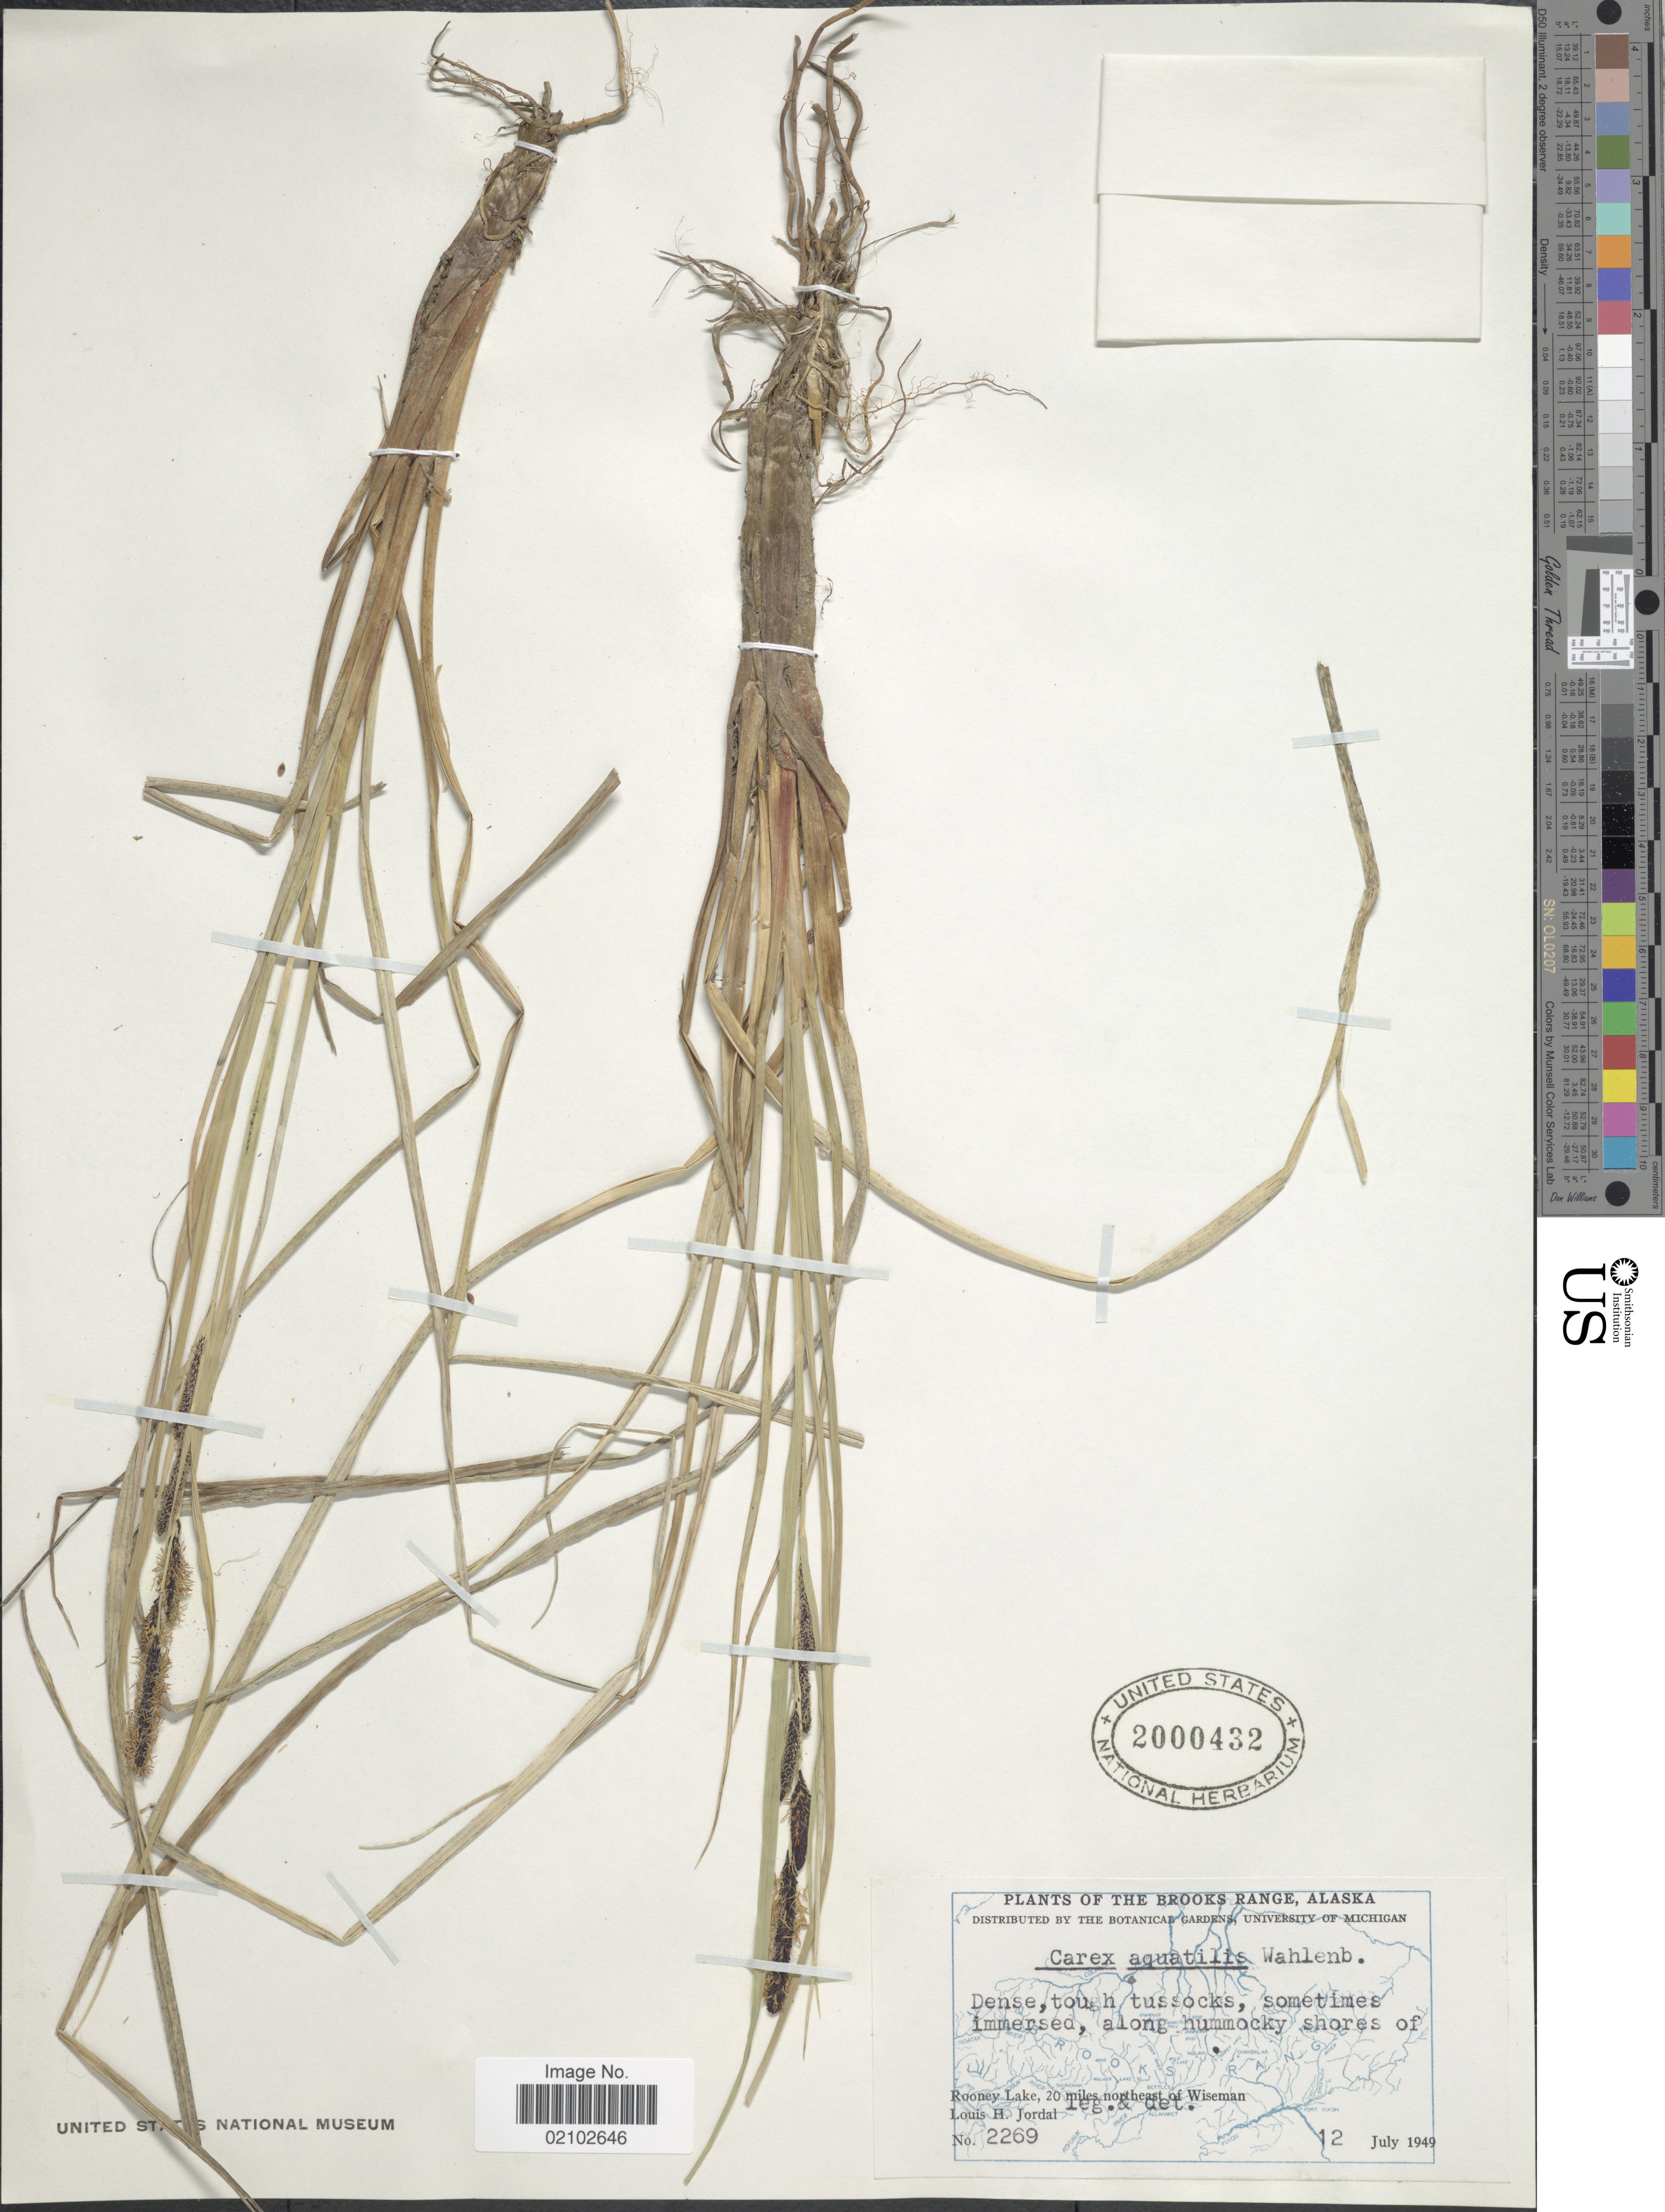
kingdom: Plantae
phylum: Tracheophyta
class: Liliopsida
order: Poales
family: Cyperaceae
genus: Carex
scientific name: Carex aquatilis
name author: Wahlenb.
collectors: L. Jordal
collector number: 2269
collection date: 1949-07-12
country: United States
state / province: Alaska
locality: The Brooks Range, sometimes immersed, along hummocky shores of Rooney Lake, 20 miles northeast of Wiseman.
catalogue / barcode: US 2000432